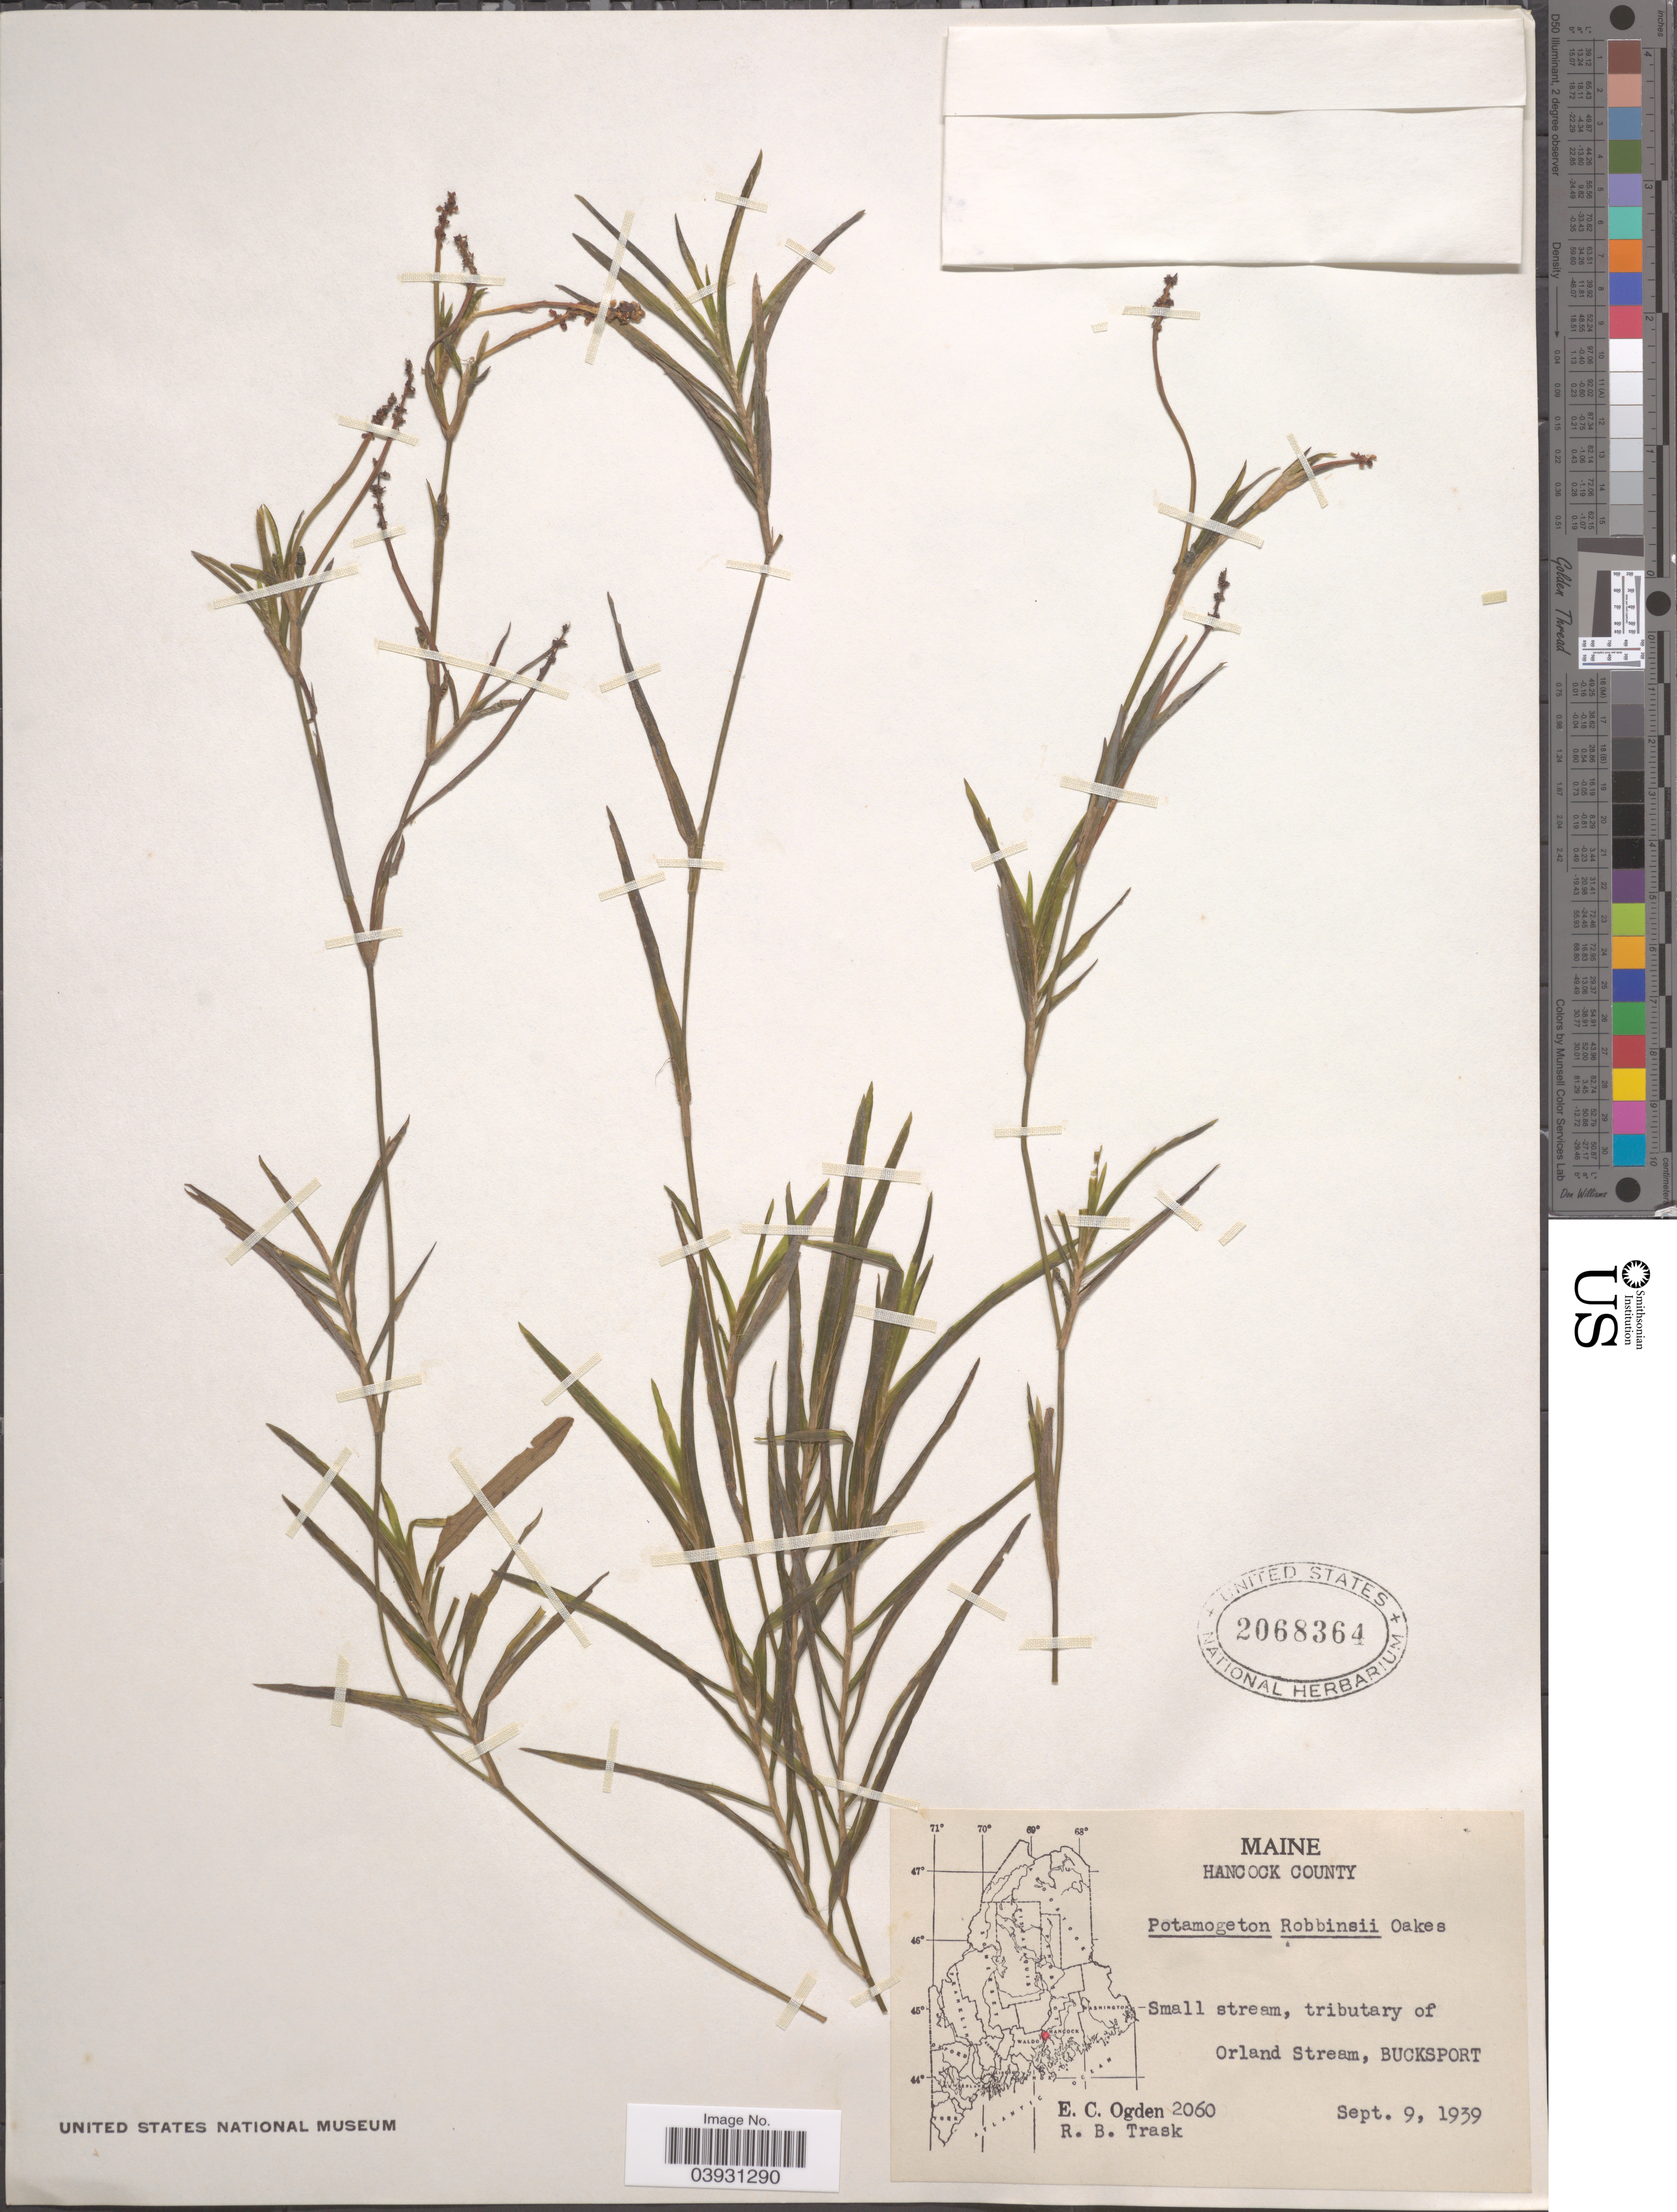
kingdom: Plantae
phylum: Tracheophyta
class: Liliopsida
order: Alismatales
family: Potamogetonaceae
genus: Potamogeton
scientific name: Potamogeton robbinsii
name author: Oakes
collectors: E. Ogden & R. Trask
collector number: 2060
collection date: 1939-09-09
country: United States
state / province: Maine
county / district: Hancock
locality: Tributary of Orland Stream, Bucksport.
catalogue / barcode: US 2068364